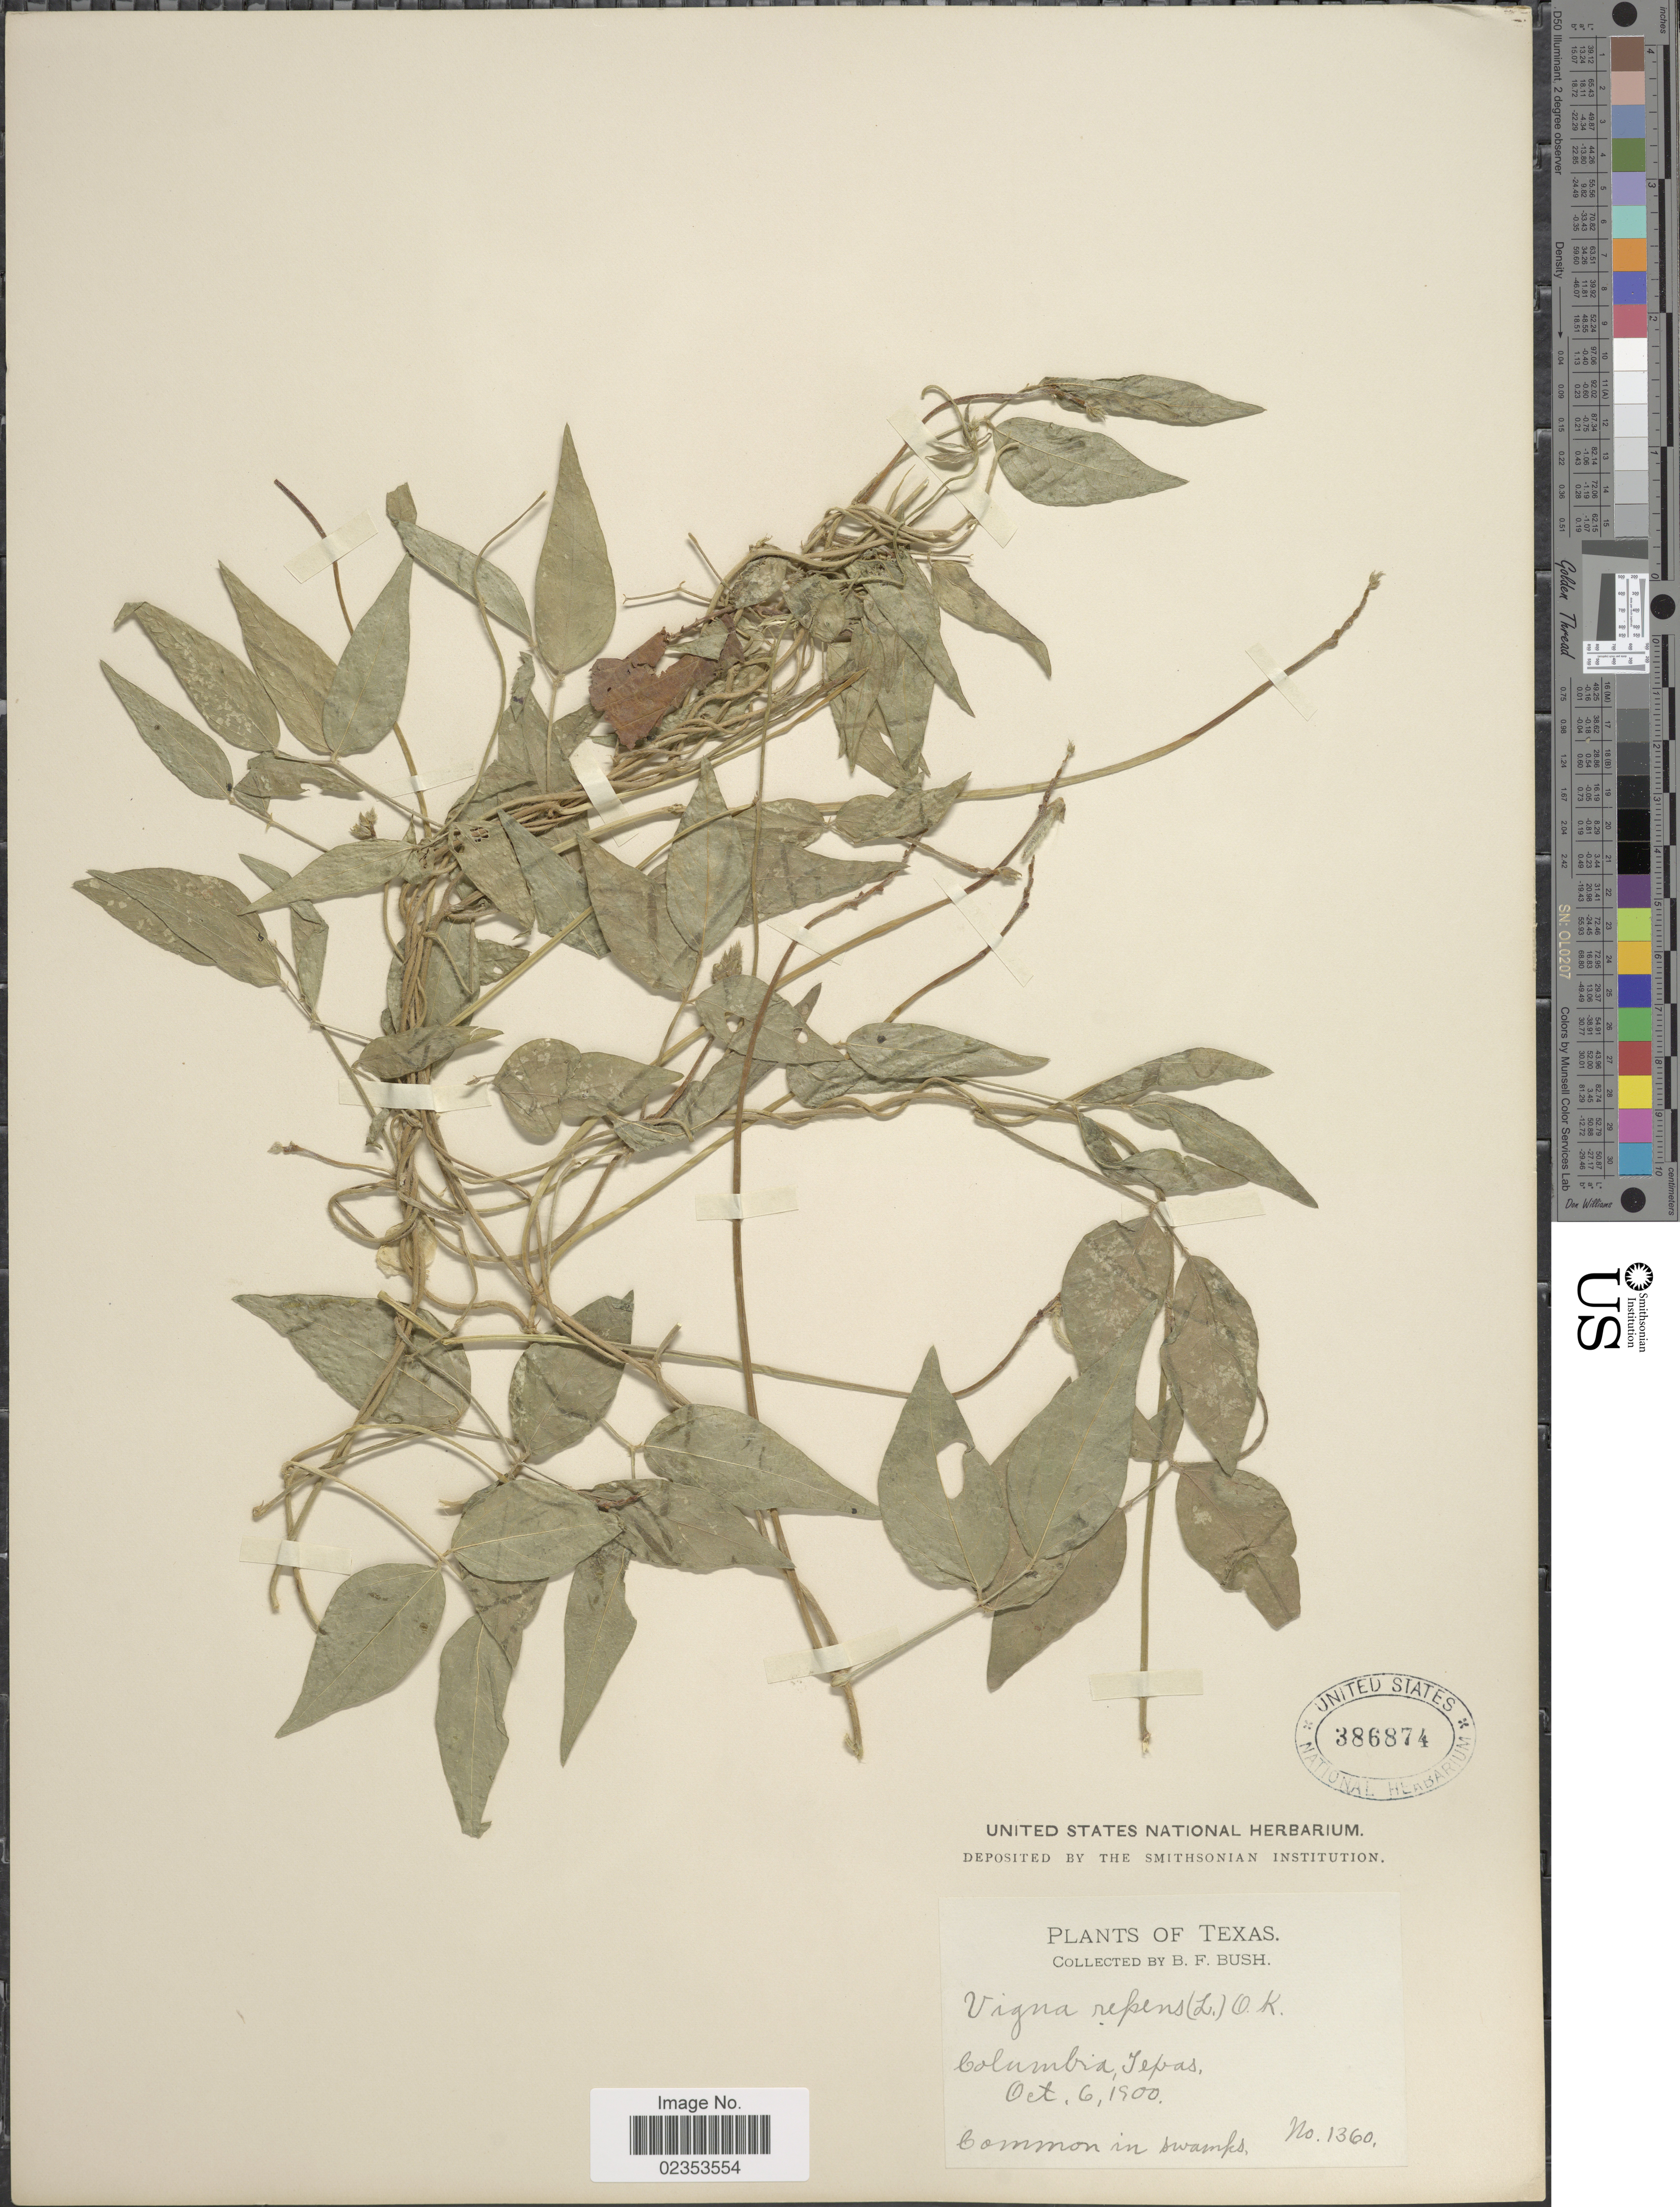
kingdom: Plantae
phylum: Tracheophyta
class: Magnoliopsida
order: Fabales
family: Fabaceae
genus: Vigna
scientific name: Vigna luteola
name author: (Jacq.) Benth.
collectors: B. F. Bush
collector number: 1360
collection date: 1900-10-06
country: United States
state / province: Texas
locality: Columbia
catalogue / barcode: US 386874